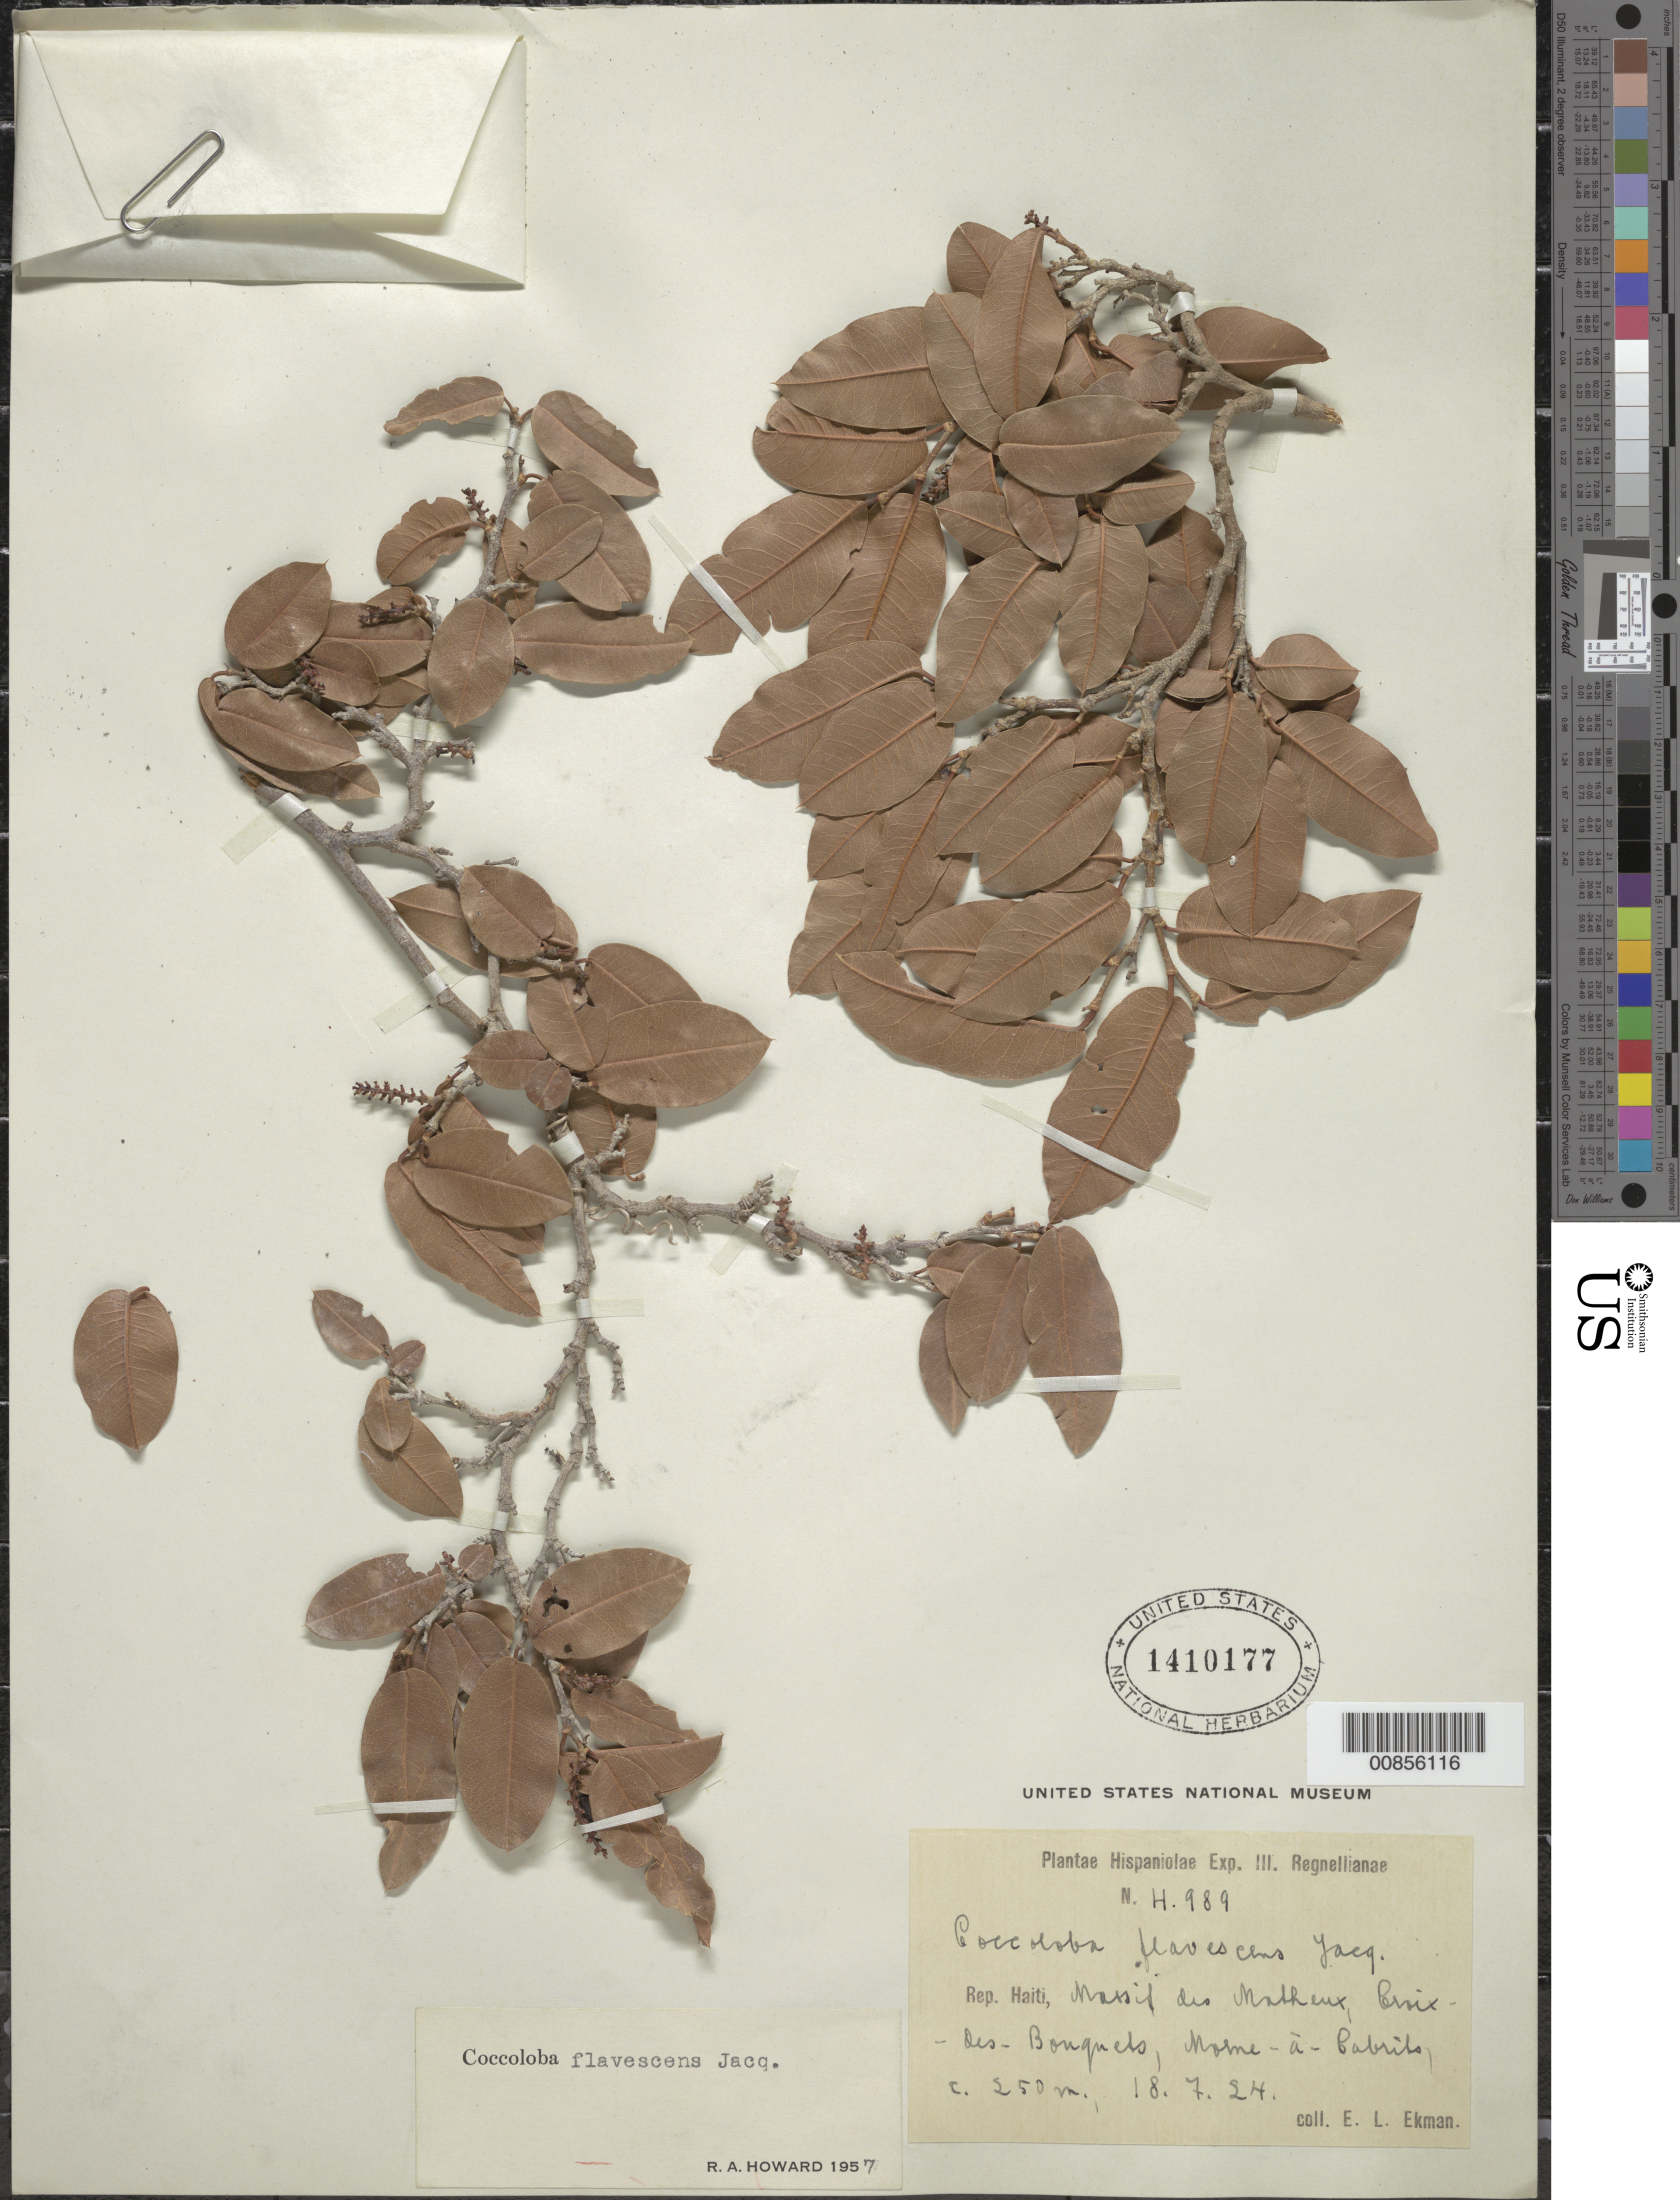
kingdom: Plantae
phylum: Tracheophyta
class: Magnoliopsida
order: Caryophyllales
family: Polygonaceae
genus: Coccoloba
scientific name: Coccoloba flavescens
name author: Jacq.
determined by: Howard, R. A.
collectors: E. L. Ekman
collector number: H 989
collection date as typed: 18 Jul 1924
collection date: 1924-07-18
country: Haiti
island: Hispaniola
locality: Massif des Matheux, Croix des Bouquets, Morne à Cabrits.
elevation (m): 250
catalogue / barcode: US 1410177